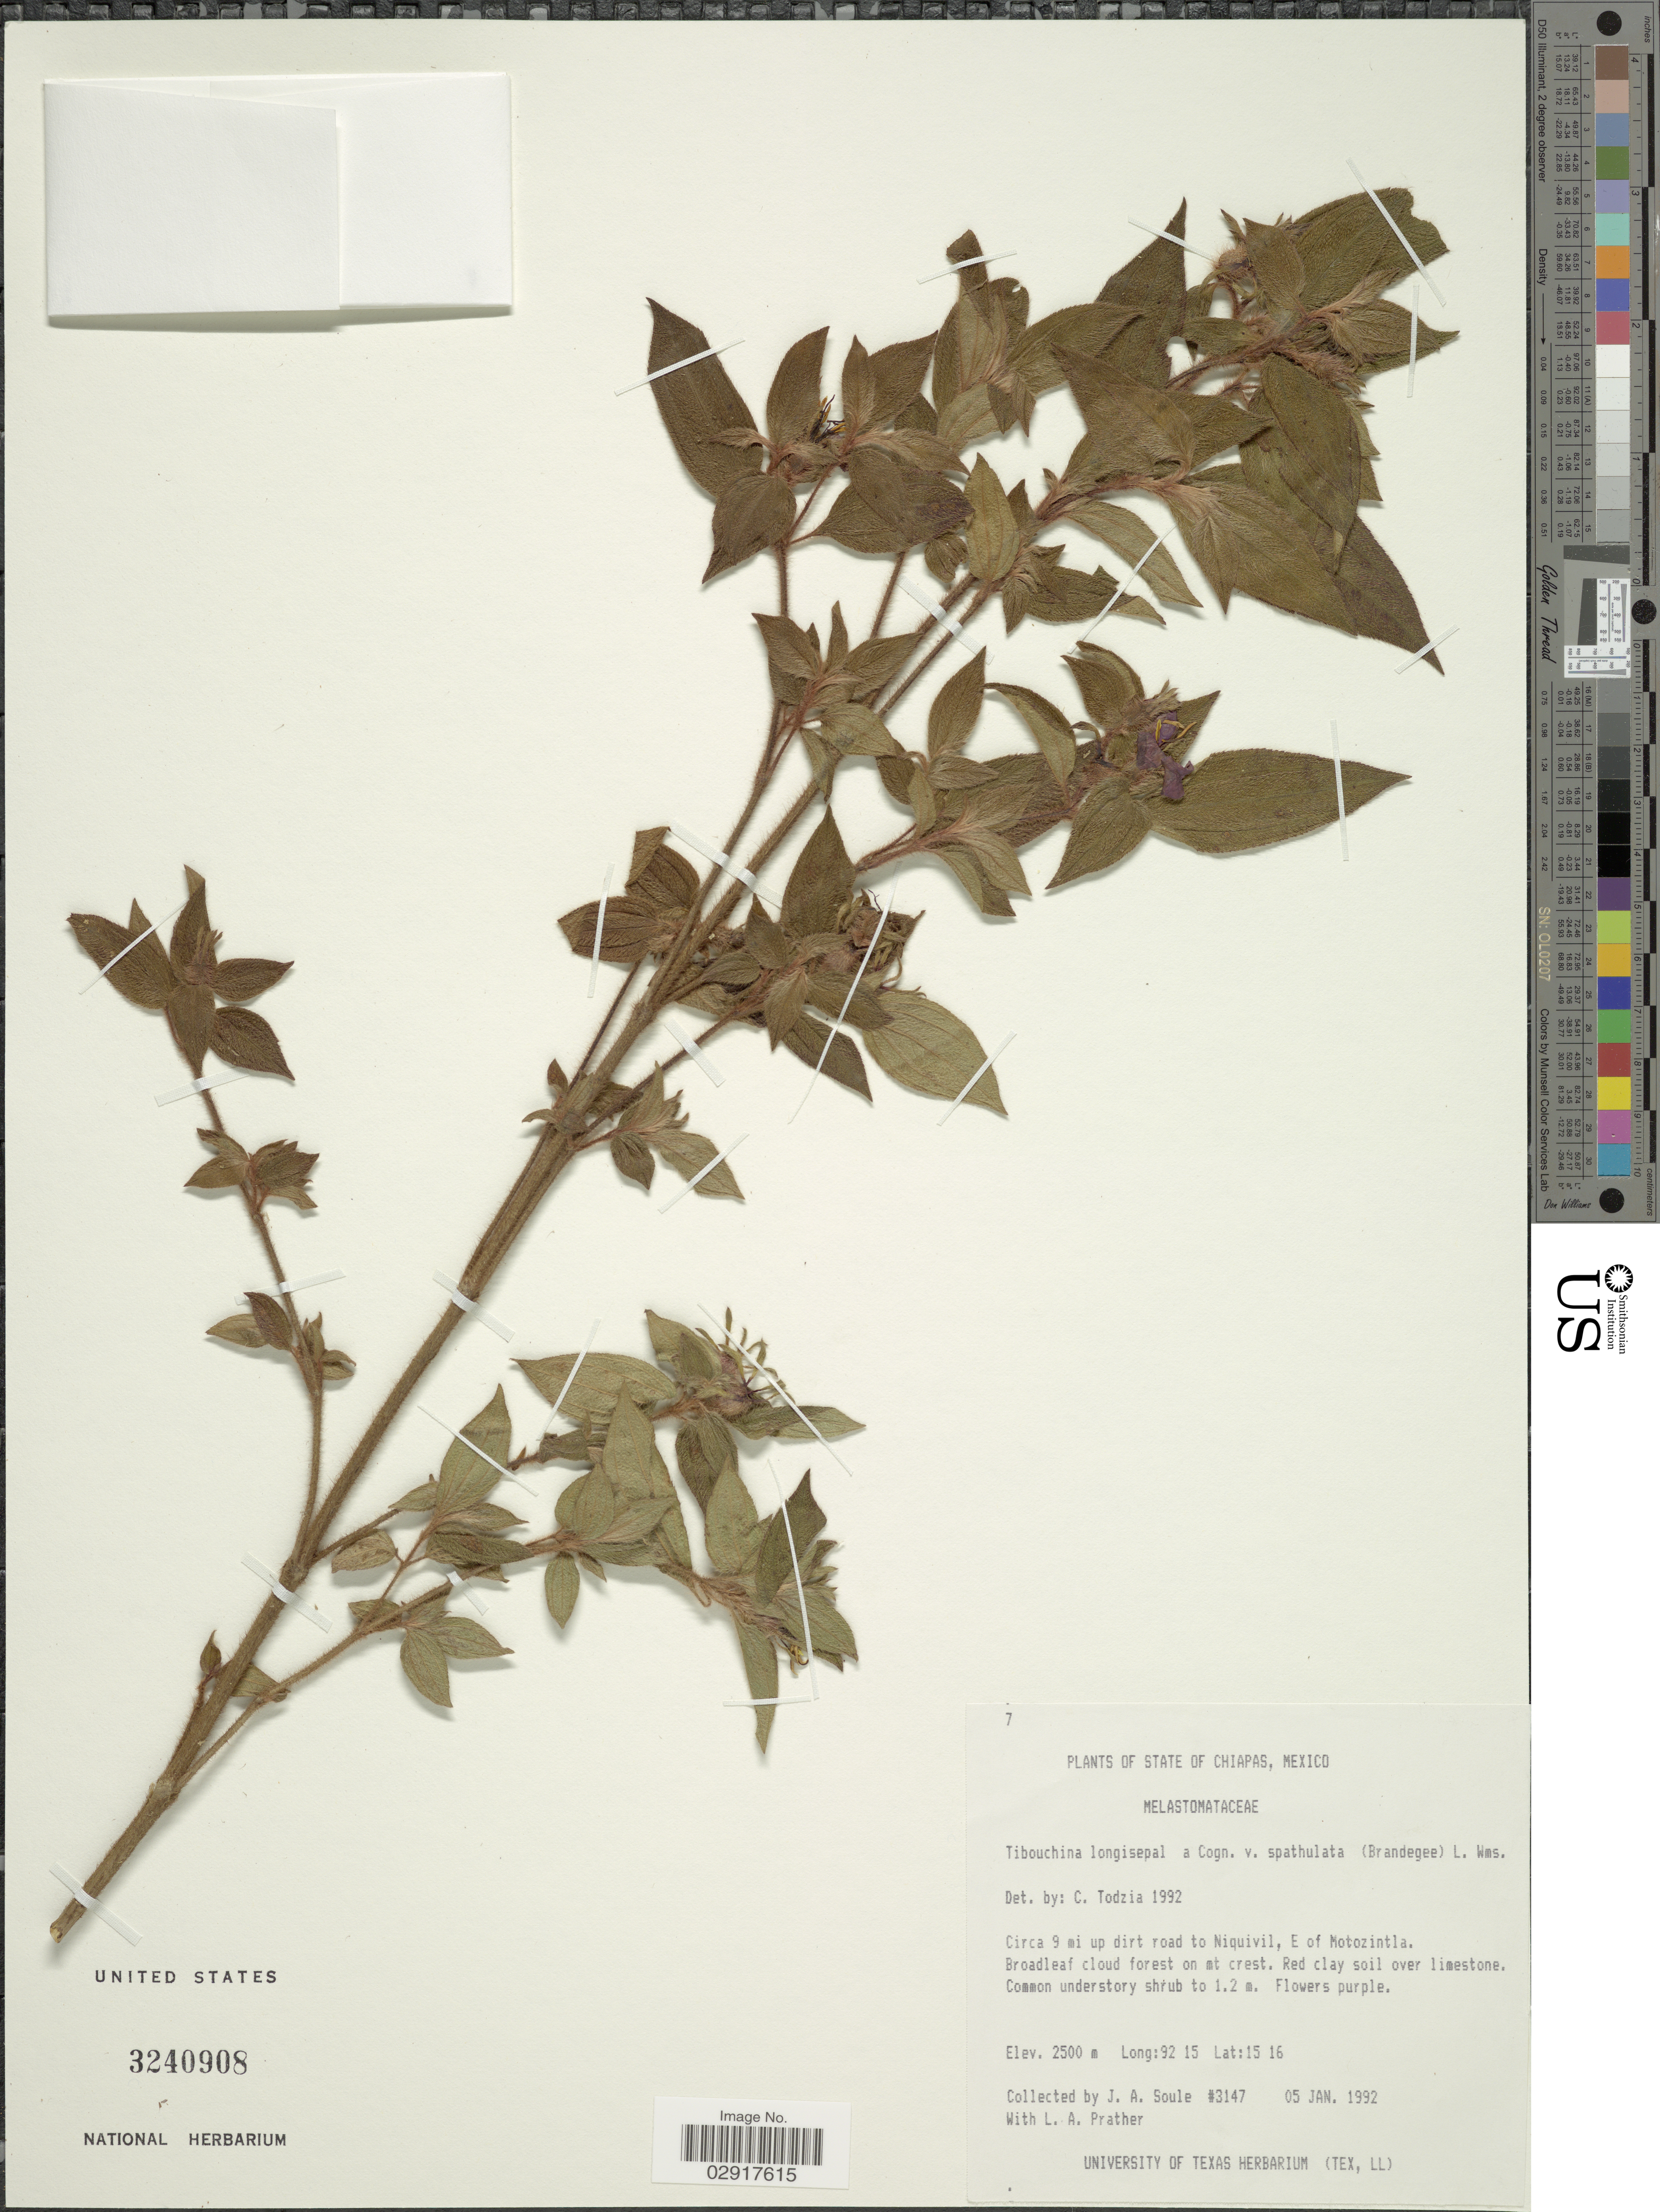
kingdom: Plantae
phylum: Tracheophyta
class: Magnoliopsida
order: Myrtales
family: Melastomataceae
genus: Chaetogastra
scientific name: Chaetogastra longisepala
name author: (Cogn.) P.J.F. Guim. & Michelang.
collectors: J. Soule & L. A. Prather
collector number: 3147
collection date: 1992-01-05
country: Mexico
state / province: Chiapas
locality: Circa 9 mi up dirt road to Niquivil, E of Motozintla.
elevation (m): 2500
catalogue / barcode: US 3240908